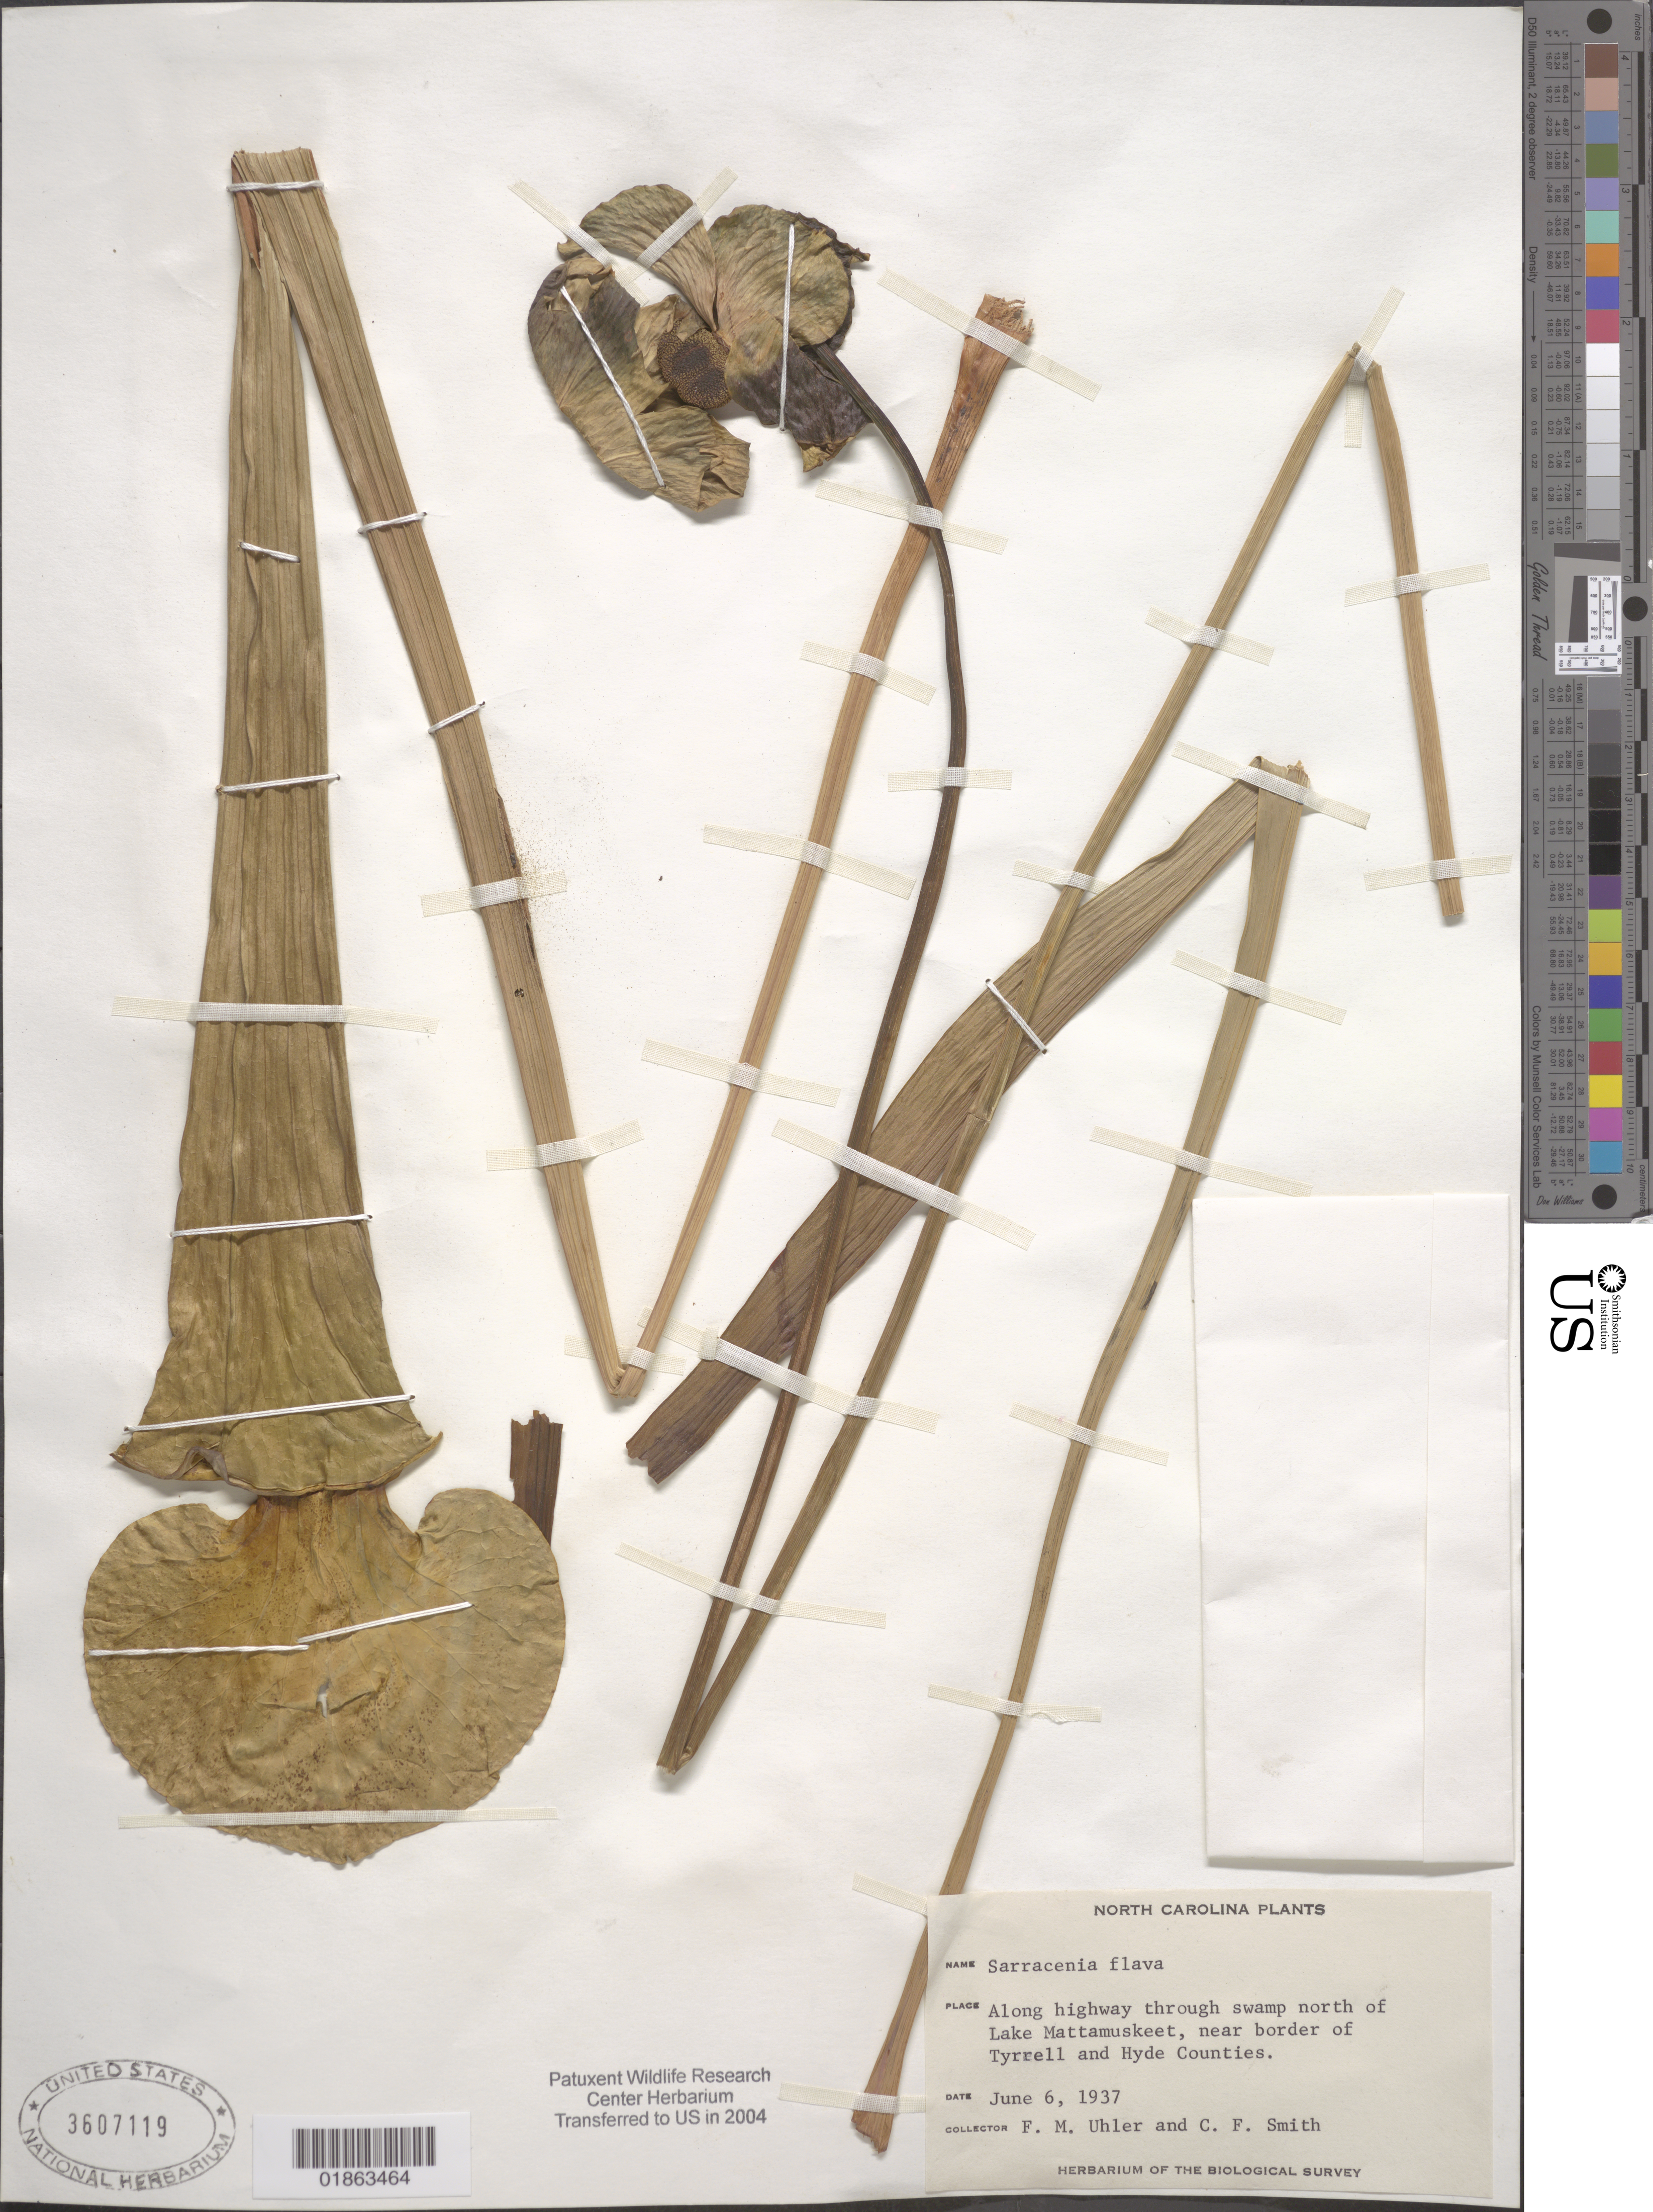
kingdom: Plantae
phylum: Tracheophyta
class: Magnoliopsida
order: Ericales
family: Sarraceniaceae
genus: Sarracenia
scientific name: Sarracenia flava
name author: L.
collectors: F. M. Uhler & C. F. Smith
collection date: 1937-06-06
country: United States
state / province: North Carolina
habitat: Along highway through swamp.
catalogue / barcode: US 3607119